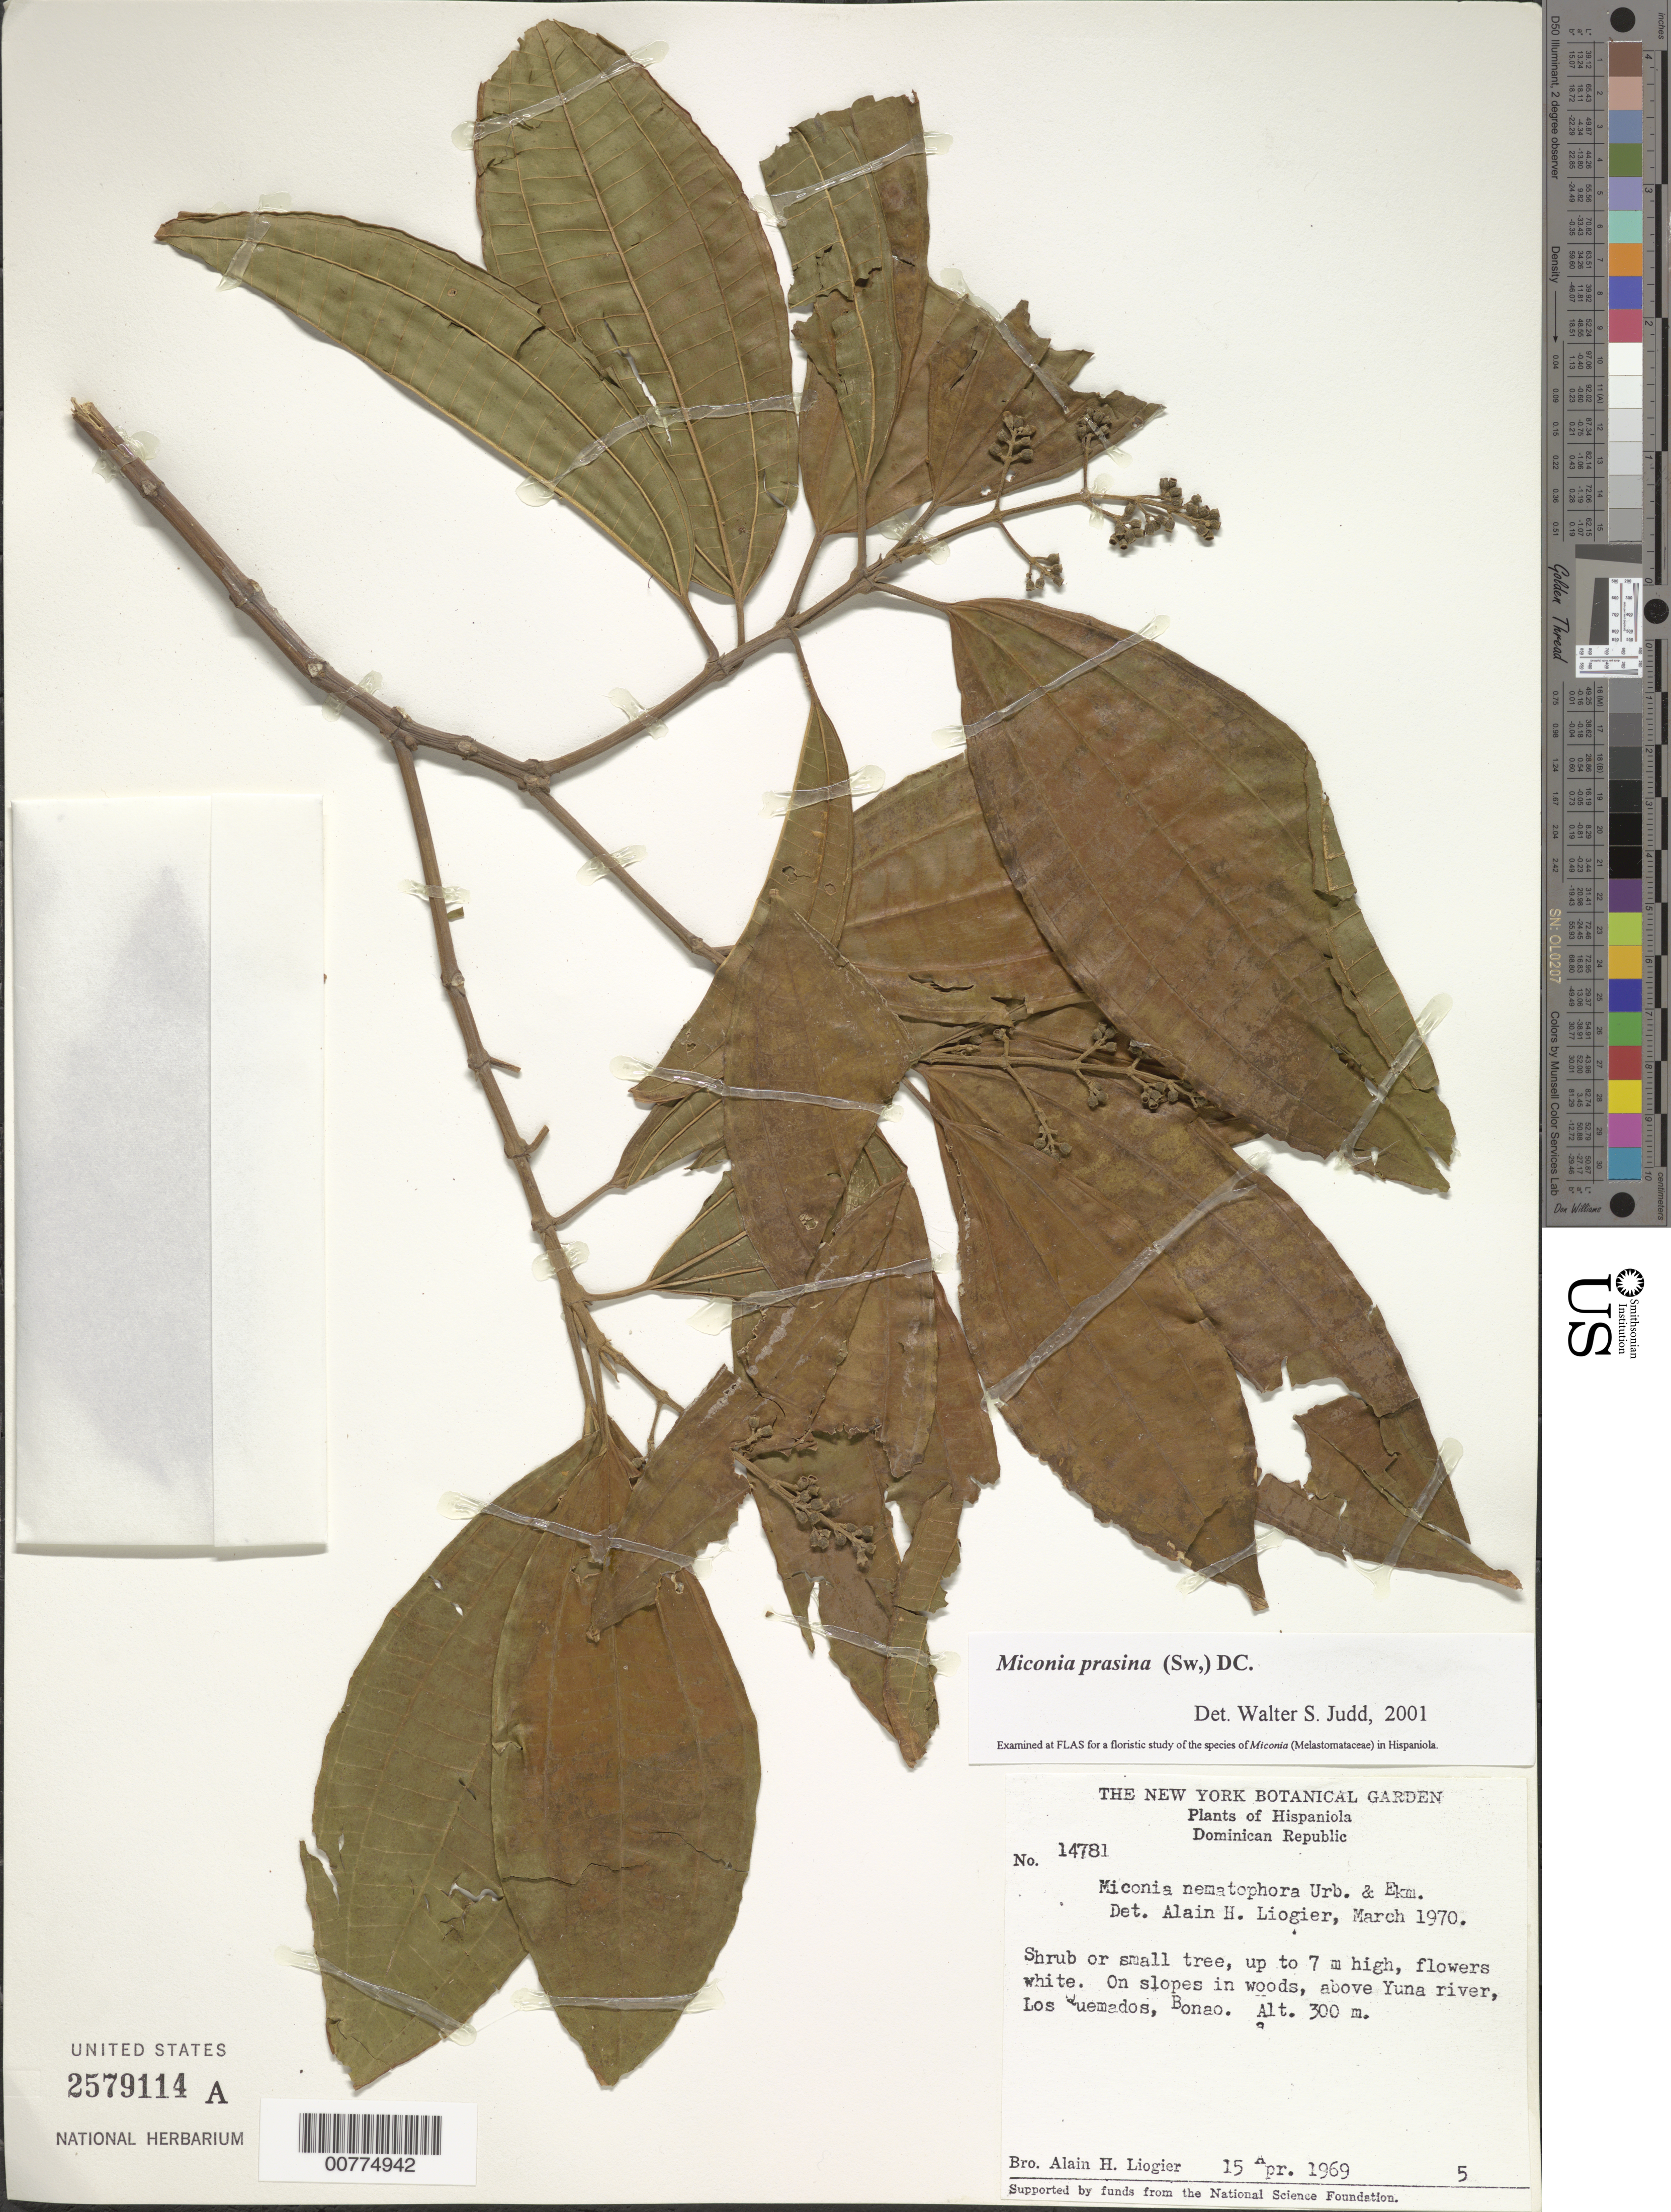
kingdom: Plantae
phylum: Tracheophyta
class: Magnoliopsida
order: Myrtales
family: Melastomataceae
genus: Miconia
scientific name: Miconia prasina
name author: (Sw.) DC.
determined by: Judd, Walter S.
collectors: A. H. Liogier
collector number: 14781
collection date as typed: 15 Apr 1969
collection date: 1969-04-15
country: Dominican Republic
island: Hispaniola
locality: Bonao, Los Quemados, above Yna River.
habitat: On slopes in woods.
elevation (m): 300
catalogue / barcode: US 2579114A